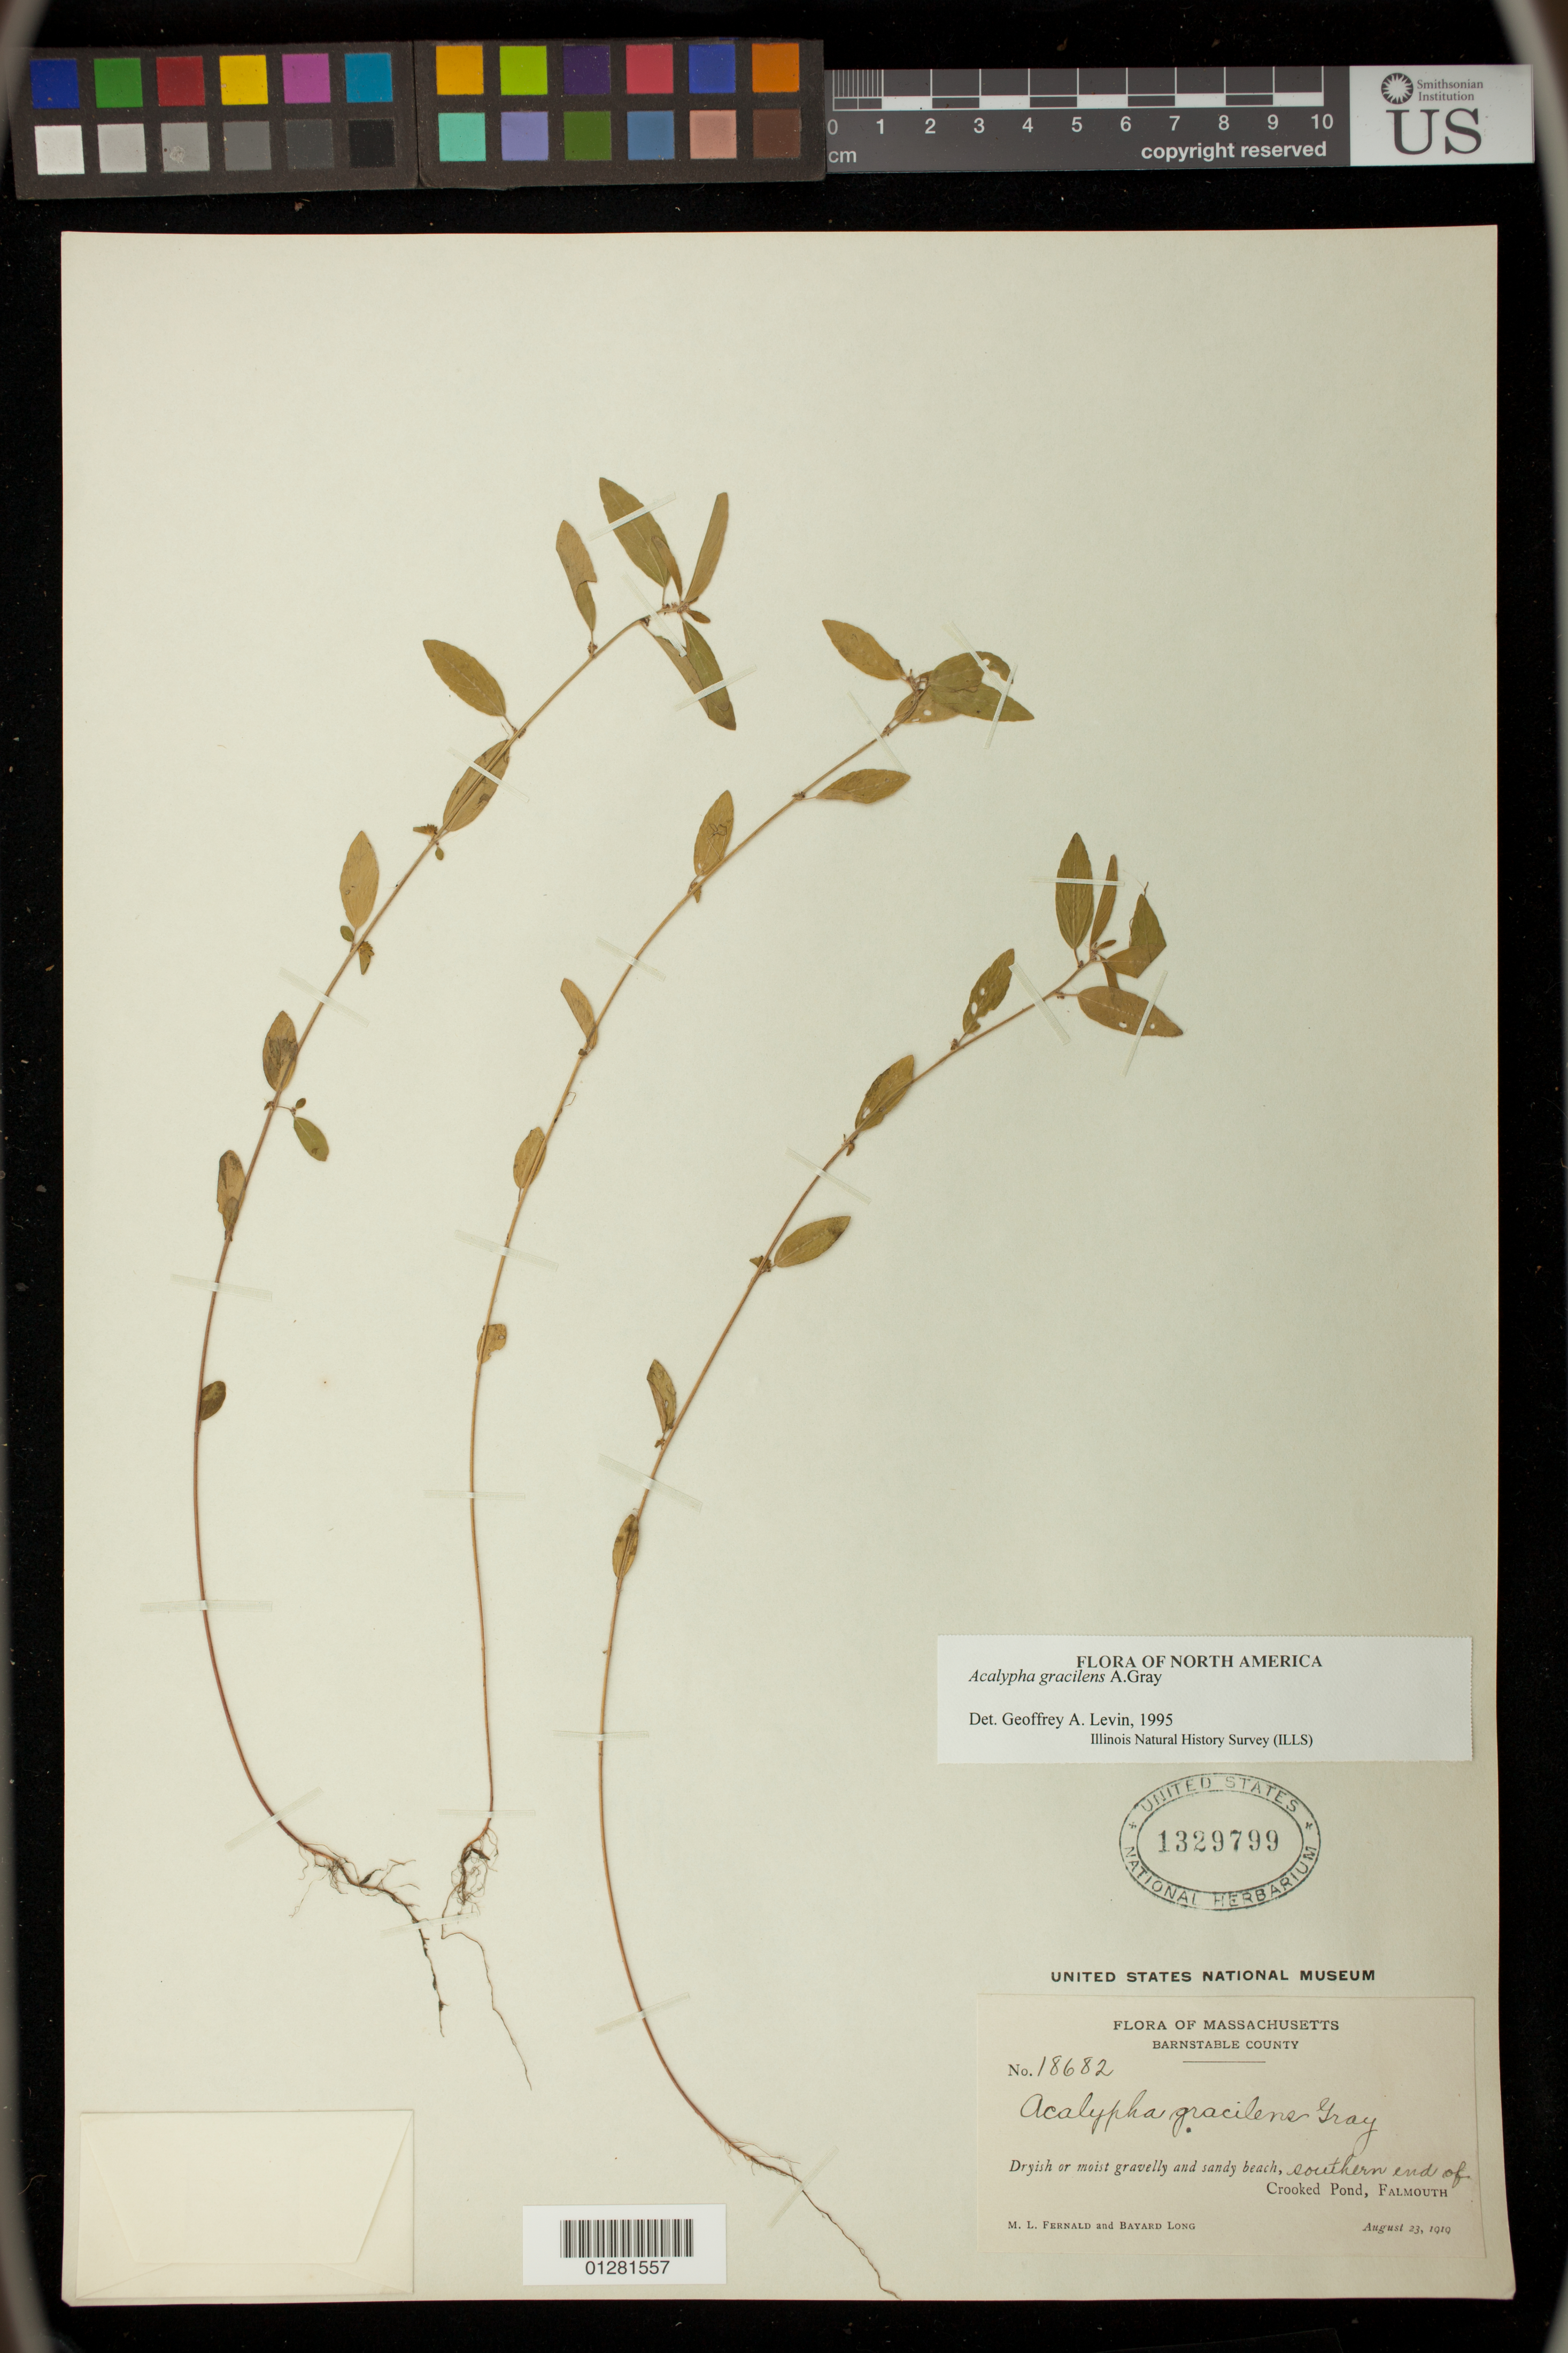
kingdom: Plantae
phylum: Tracheophyta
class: Magnoliopsida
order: Malpighiales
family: Euphorbiaceae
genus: Acalypha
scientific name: Acalypha gracilens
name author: A. Gray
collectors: M. L. Fernald & B. H. Long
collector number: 18682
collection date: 1919-08-23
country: United States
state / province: Massachusetts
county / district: Barnstable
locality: southern end of Crooked Pond, Falmouth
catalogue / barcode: US 1329799